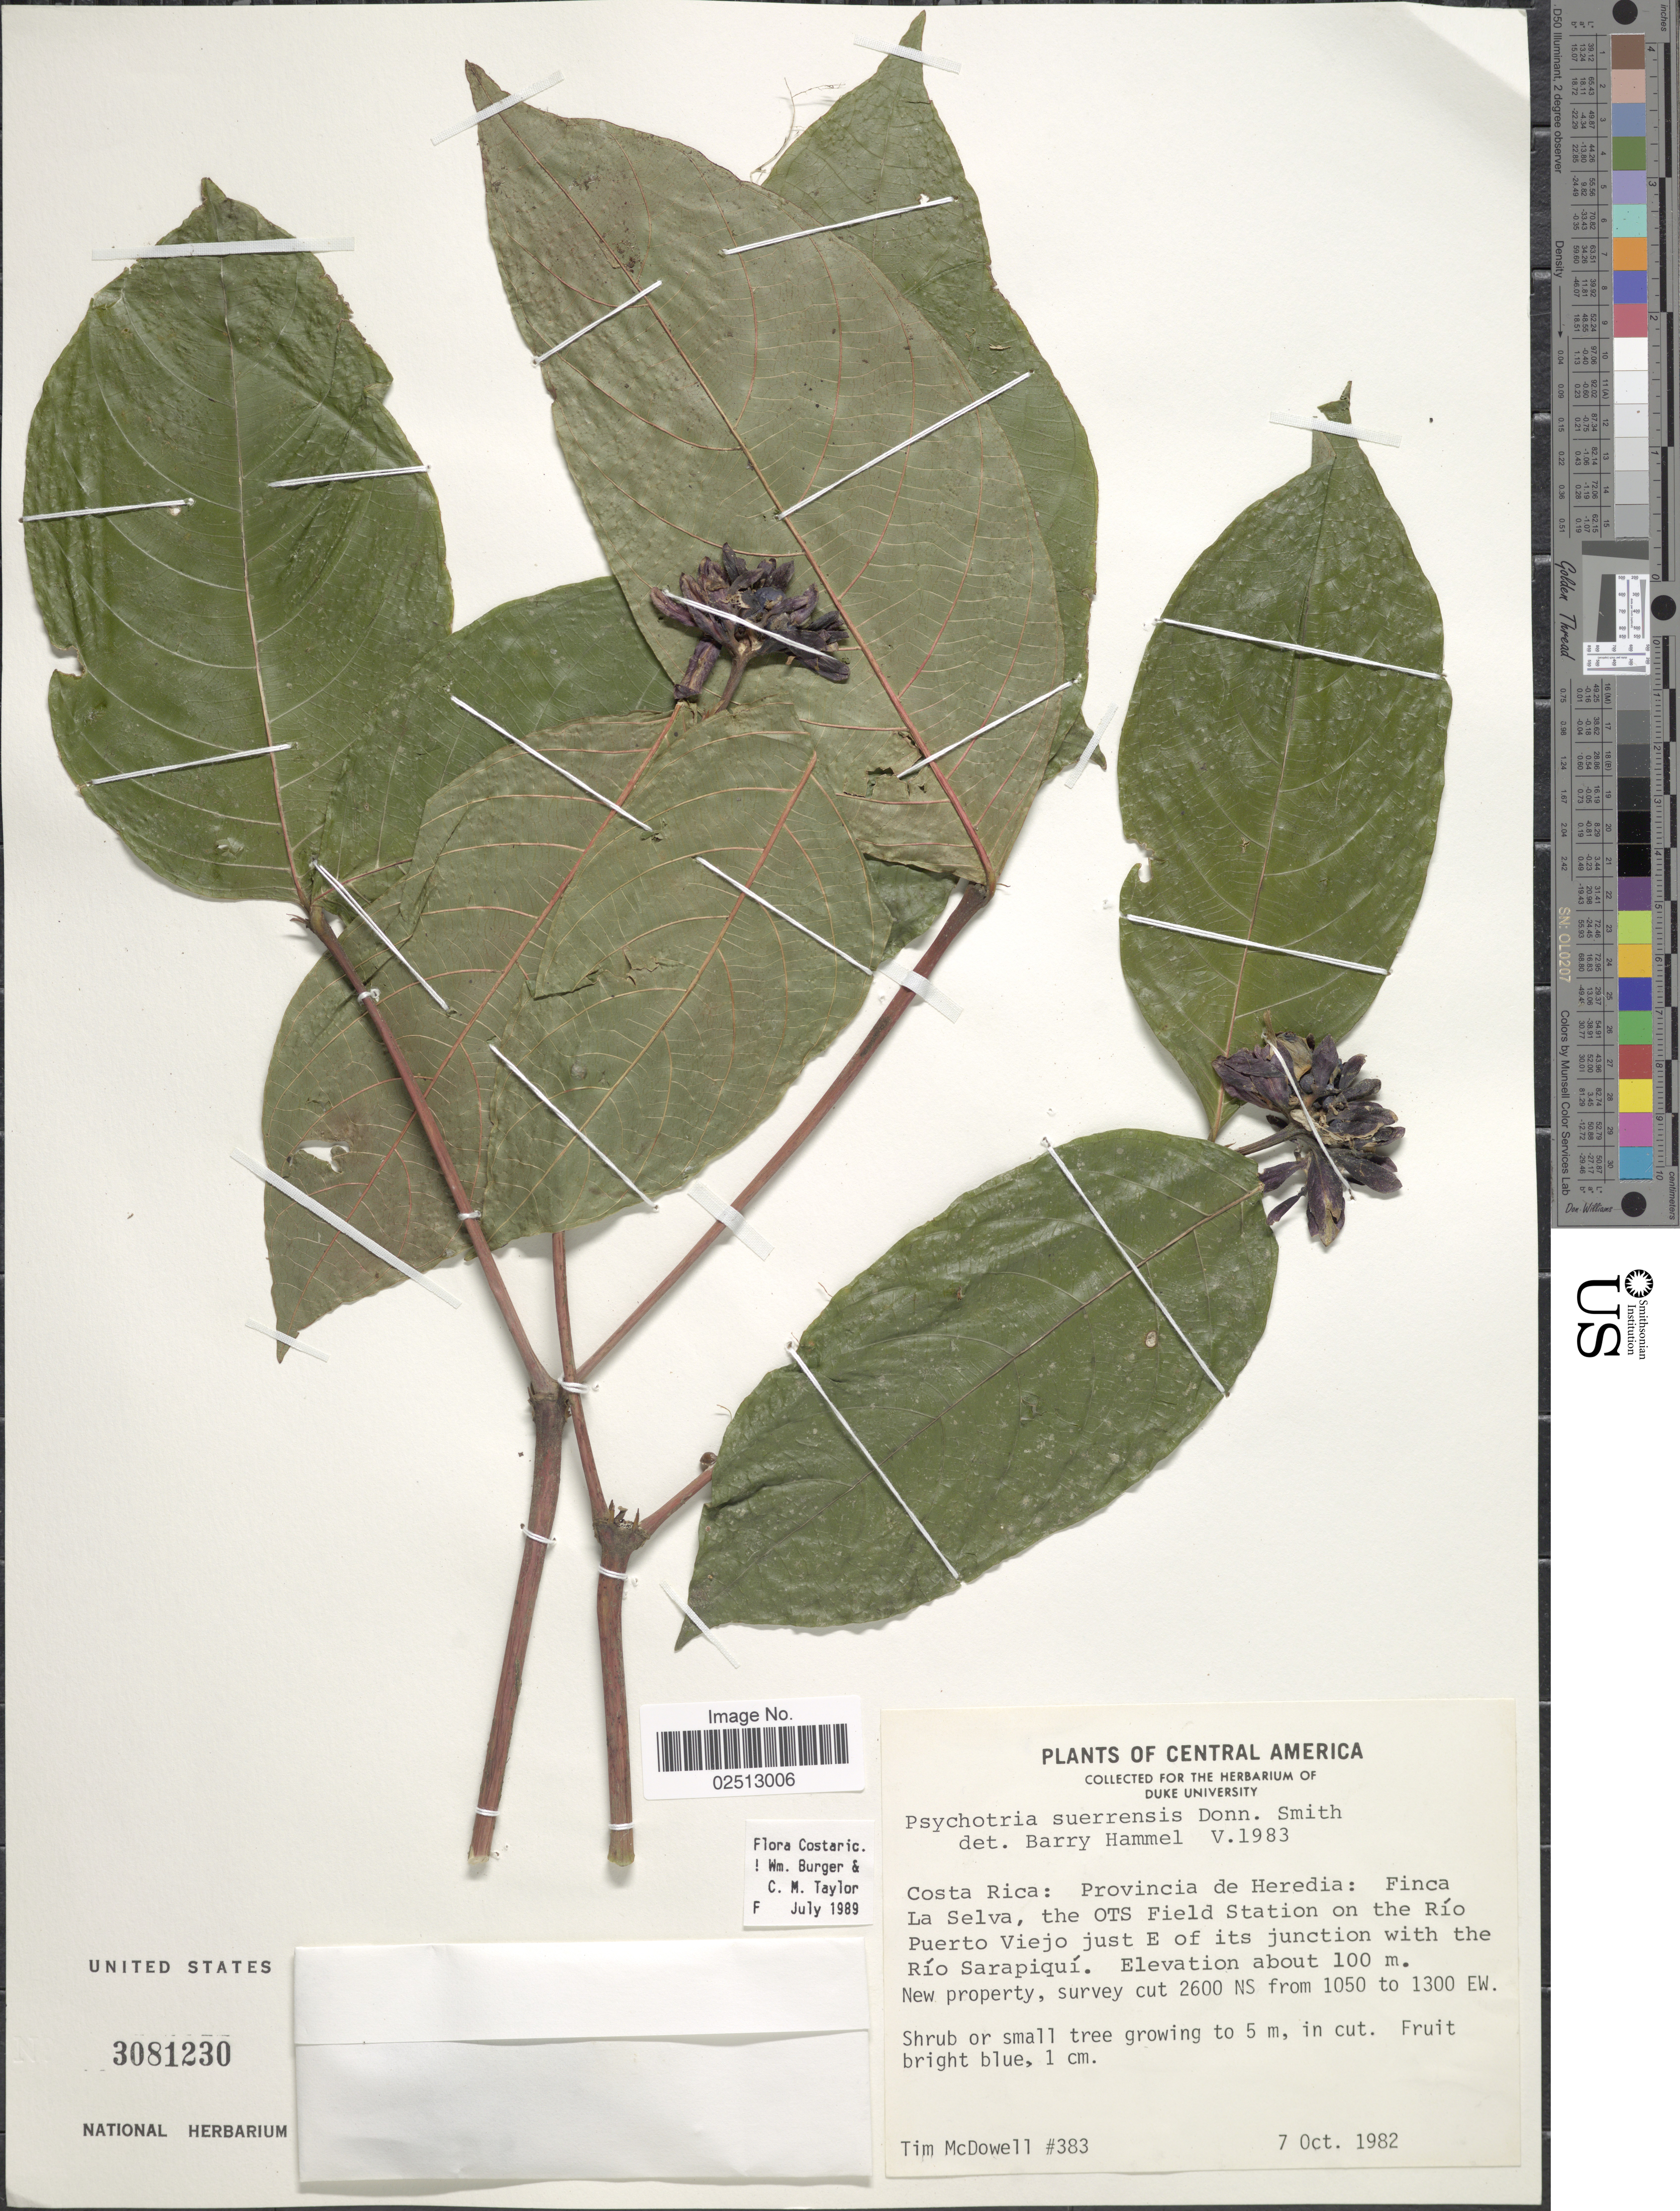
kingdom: Plantae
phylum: Tracheophyta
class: Magnoliopsida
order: Gentianales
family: Rubiaceae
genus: Psychotria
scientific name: Psychotria suerrensis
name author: Donn. Sm.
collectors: T. McDowell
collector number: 383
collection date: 1982-10-07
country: Costa Rica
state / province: Heredia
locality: Provincia de Heredia: Finca La Selva, the OTS Field Station on the Rio Puerto Viejo just E of its junction with the Rio Sarapiqui. New Property, survey cut 2600 NS from 1050 to 1300 EW.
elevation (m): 100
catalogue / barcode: US 3081230